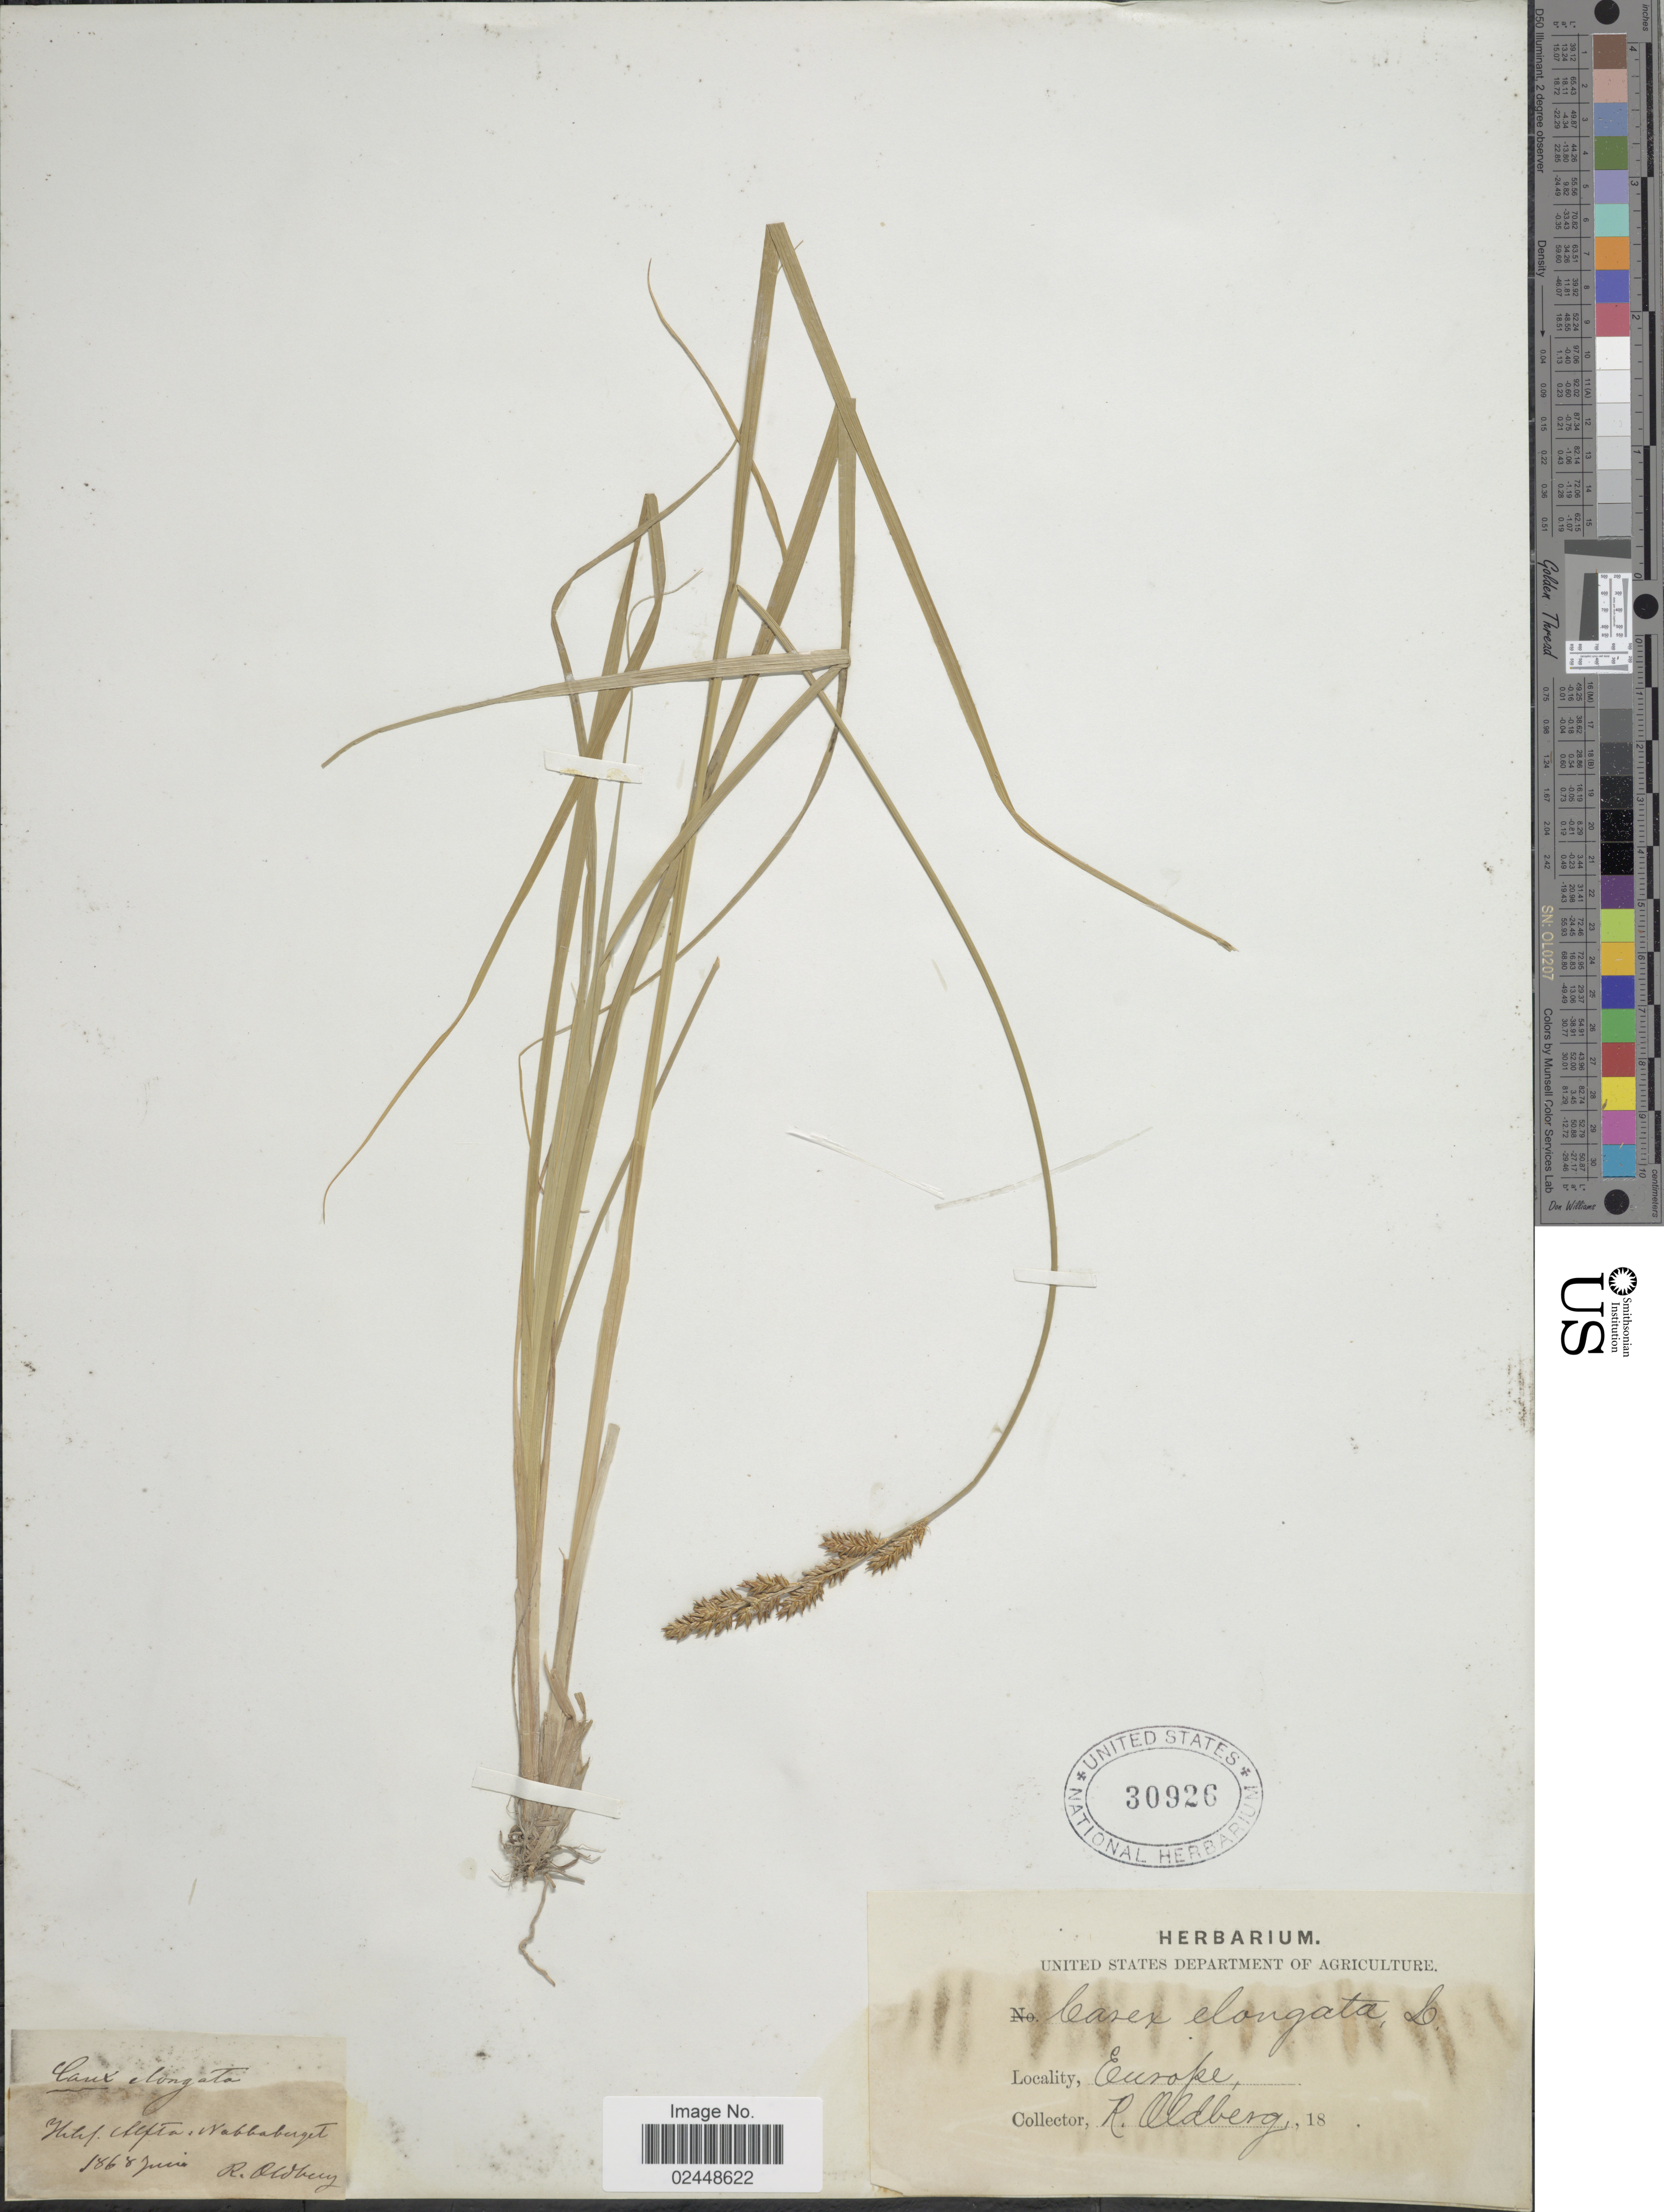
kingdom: Plantae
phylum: Tracheophyta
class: Liliopsida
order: Poales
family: Cyperaceae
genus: Carex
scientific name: Carex elongata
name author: L.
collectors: R. Oldberg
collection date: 1868-06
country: Sweden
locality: Helsl. Alfta: Nabbaberget.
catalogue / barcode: US 30926